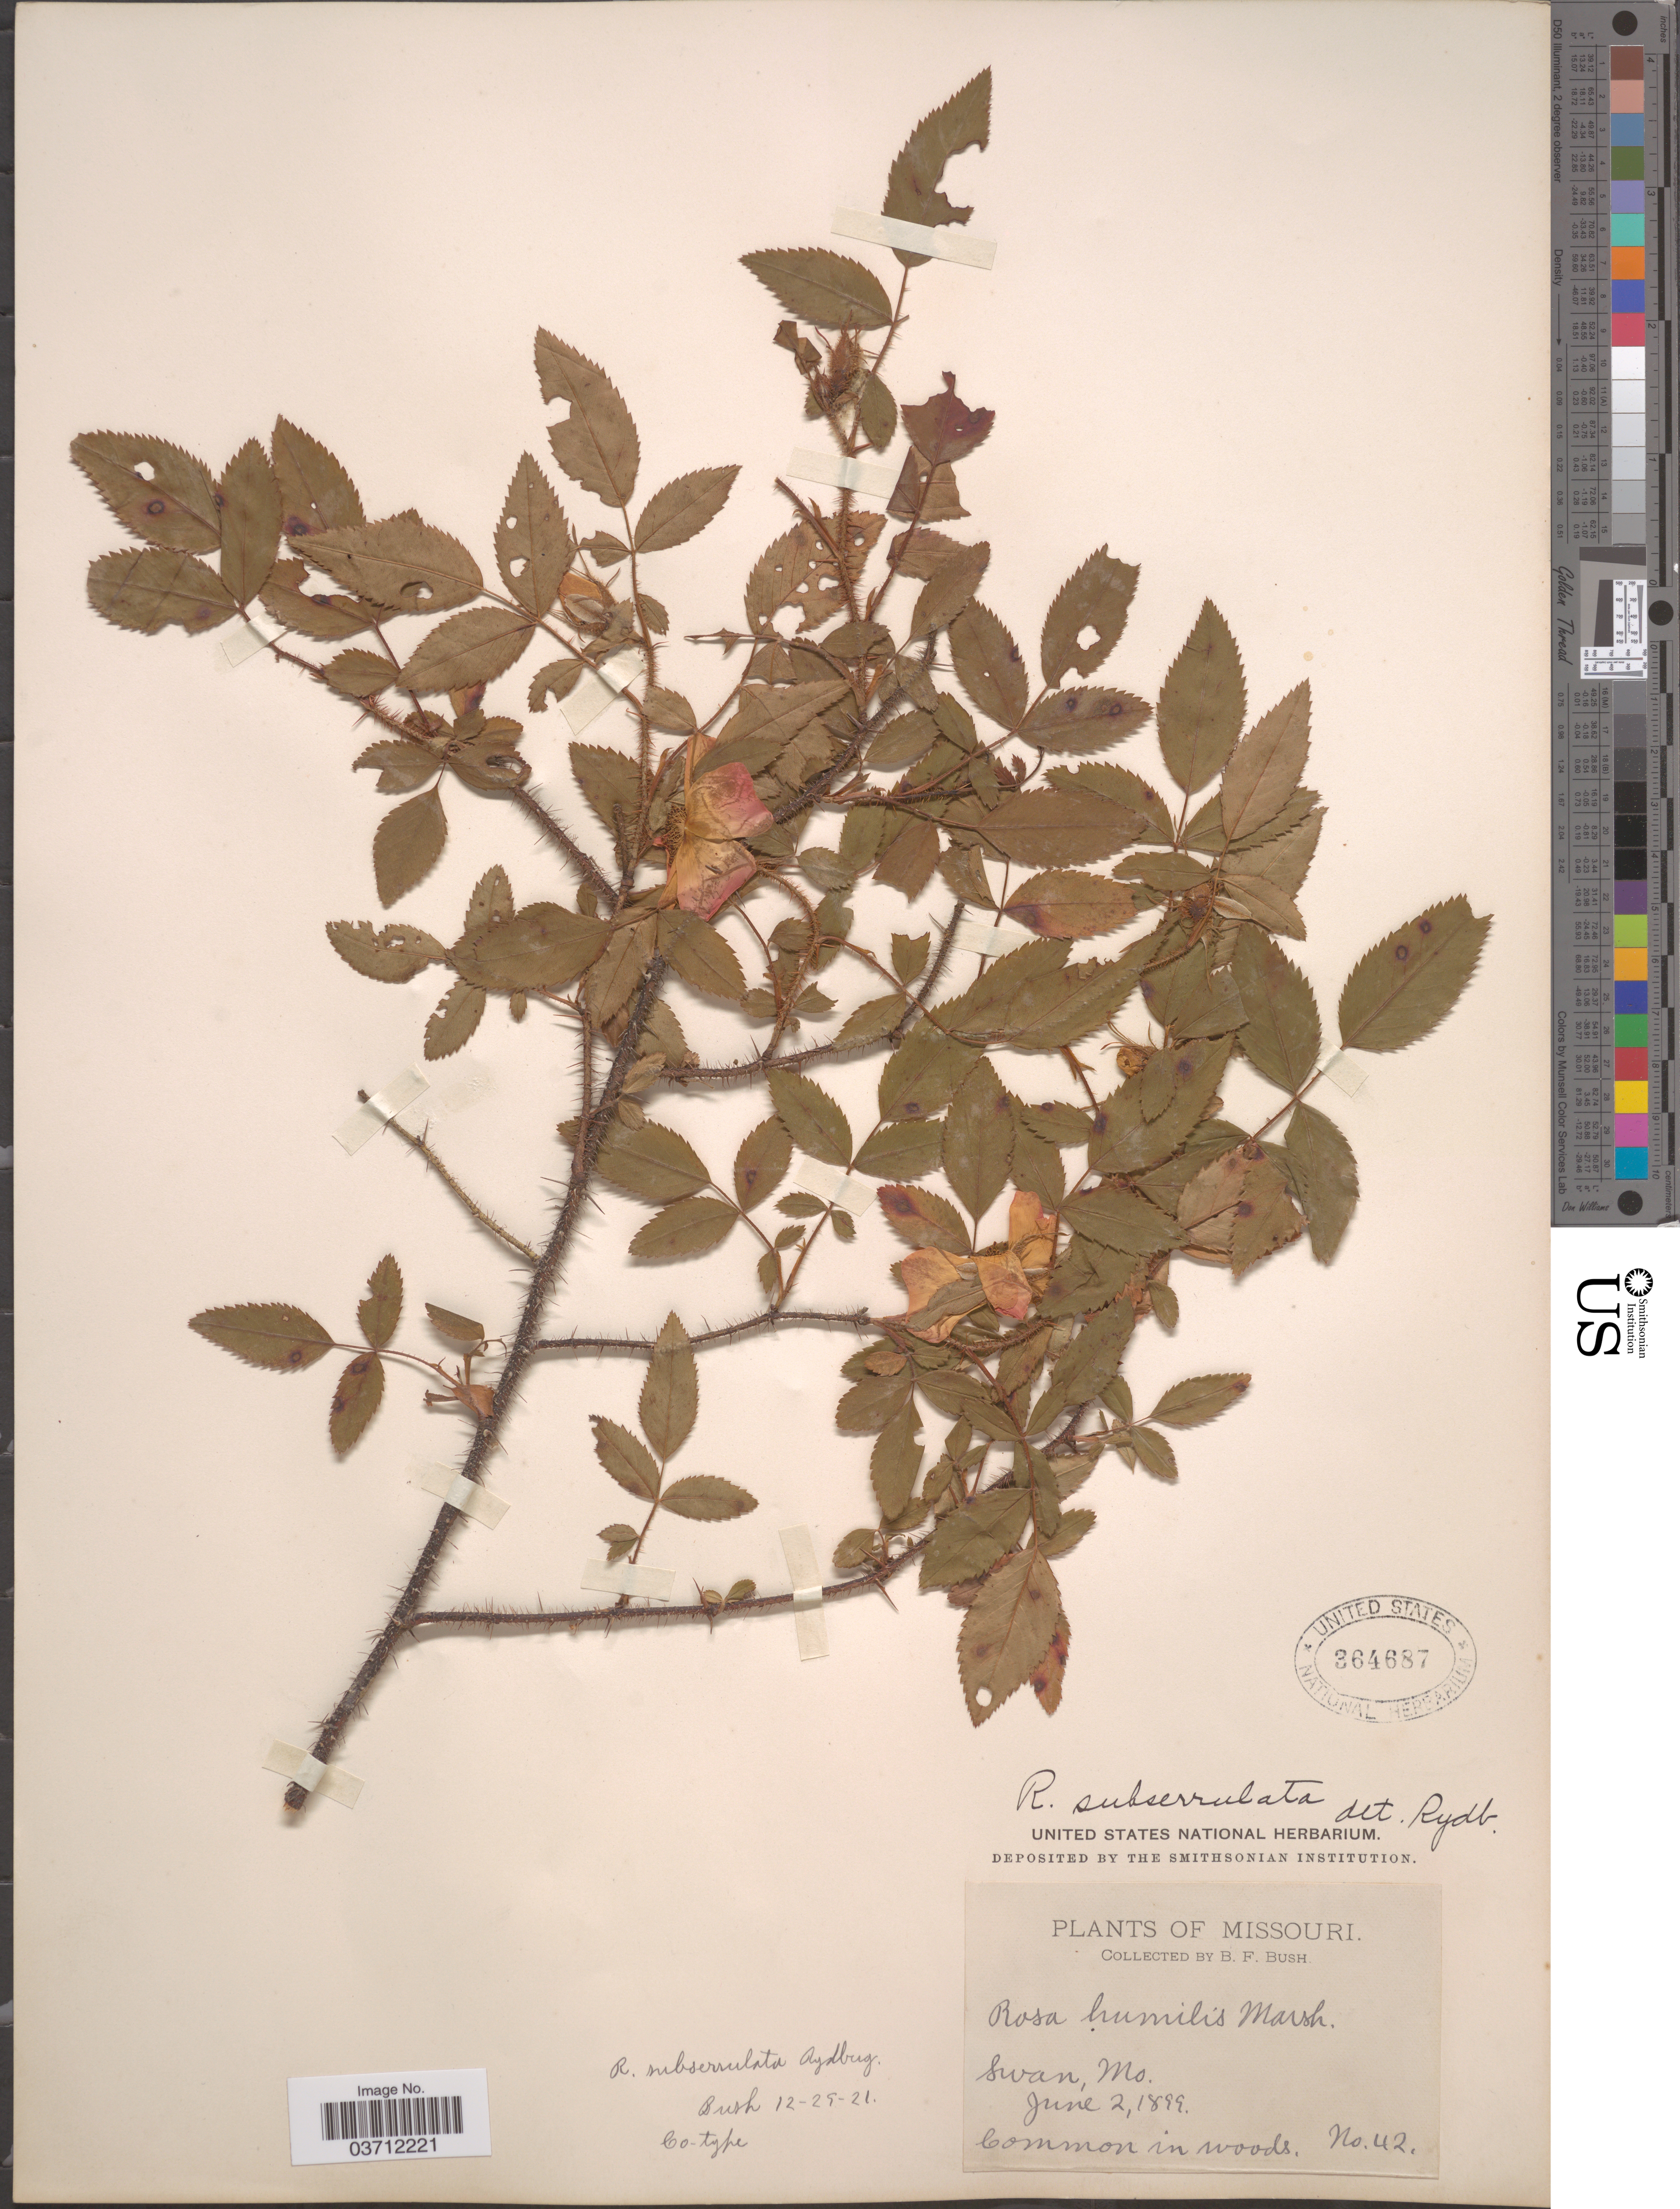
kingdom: Plantae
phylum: Tracheophyta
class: Magnoliopsida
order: Rosales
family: Rosaceae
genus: Rosa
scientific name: Rosa subserrulata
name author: Rydb.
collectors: B. F. Bush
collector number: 42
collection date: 1899-06-02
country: United States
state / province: Missouri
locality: Swan.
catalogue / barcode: US 364687